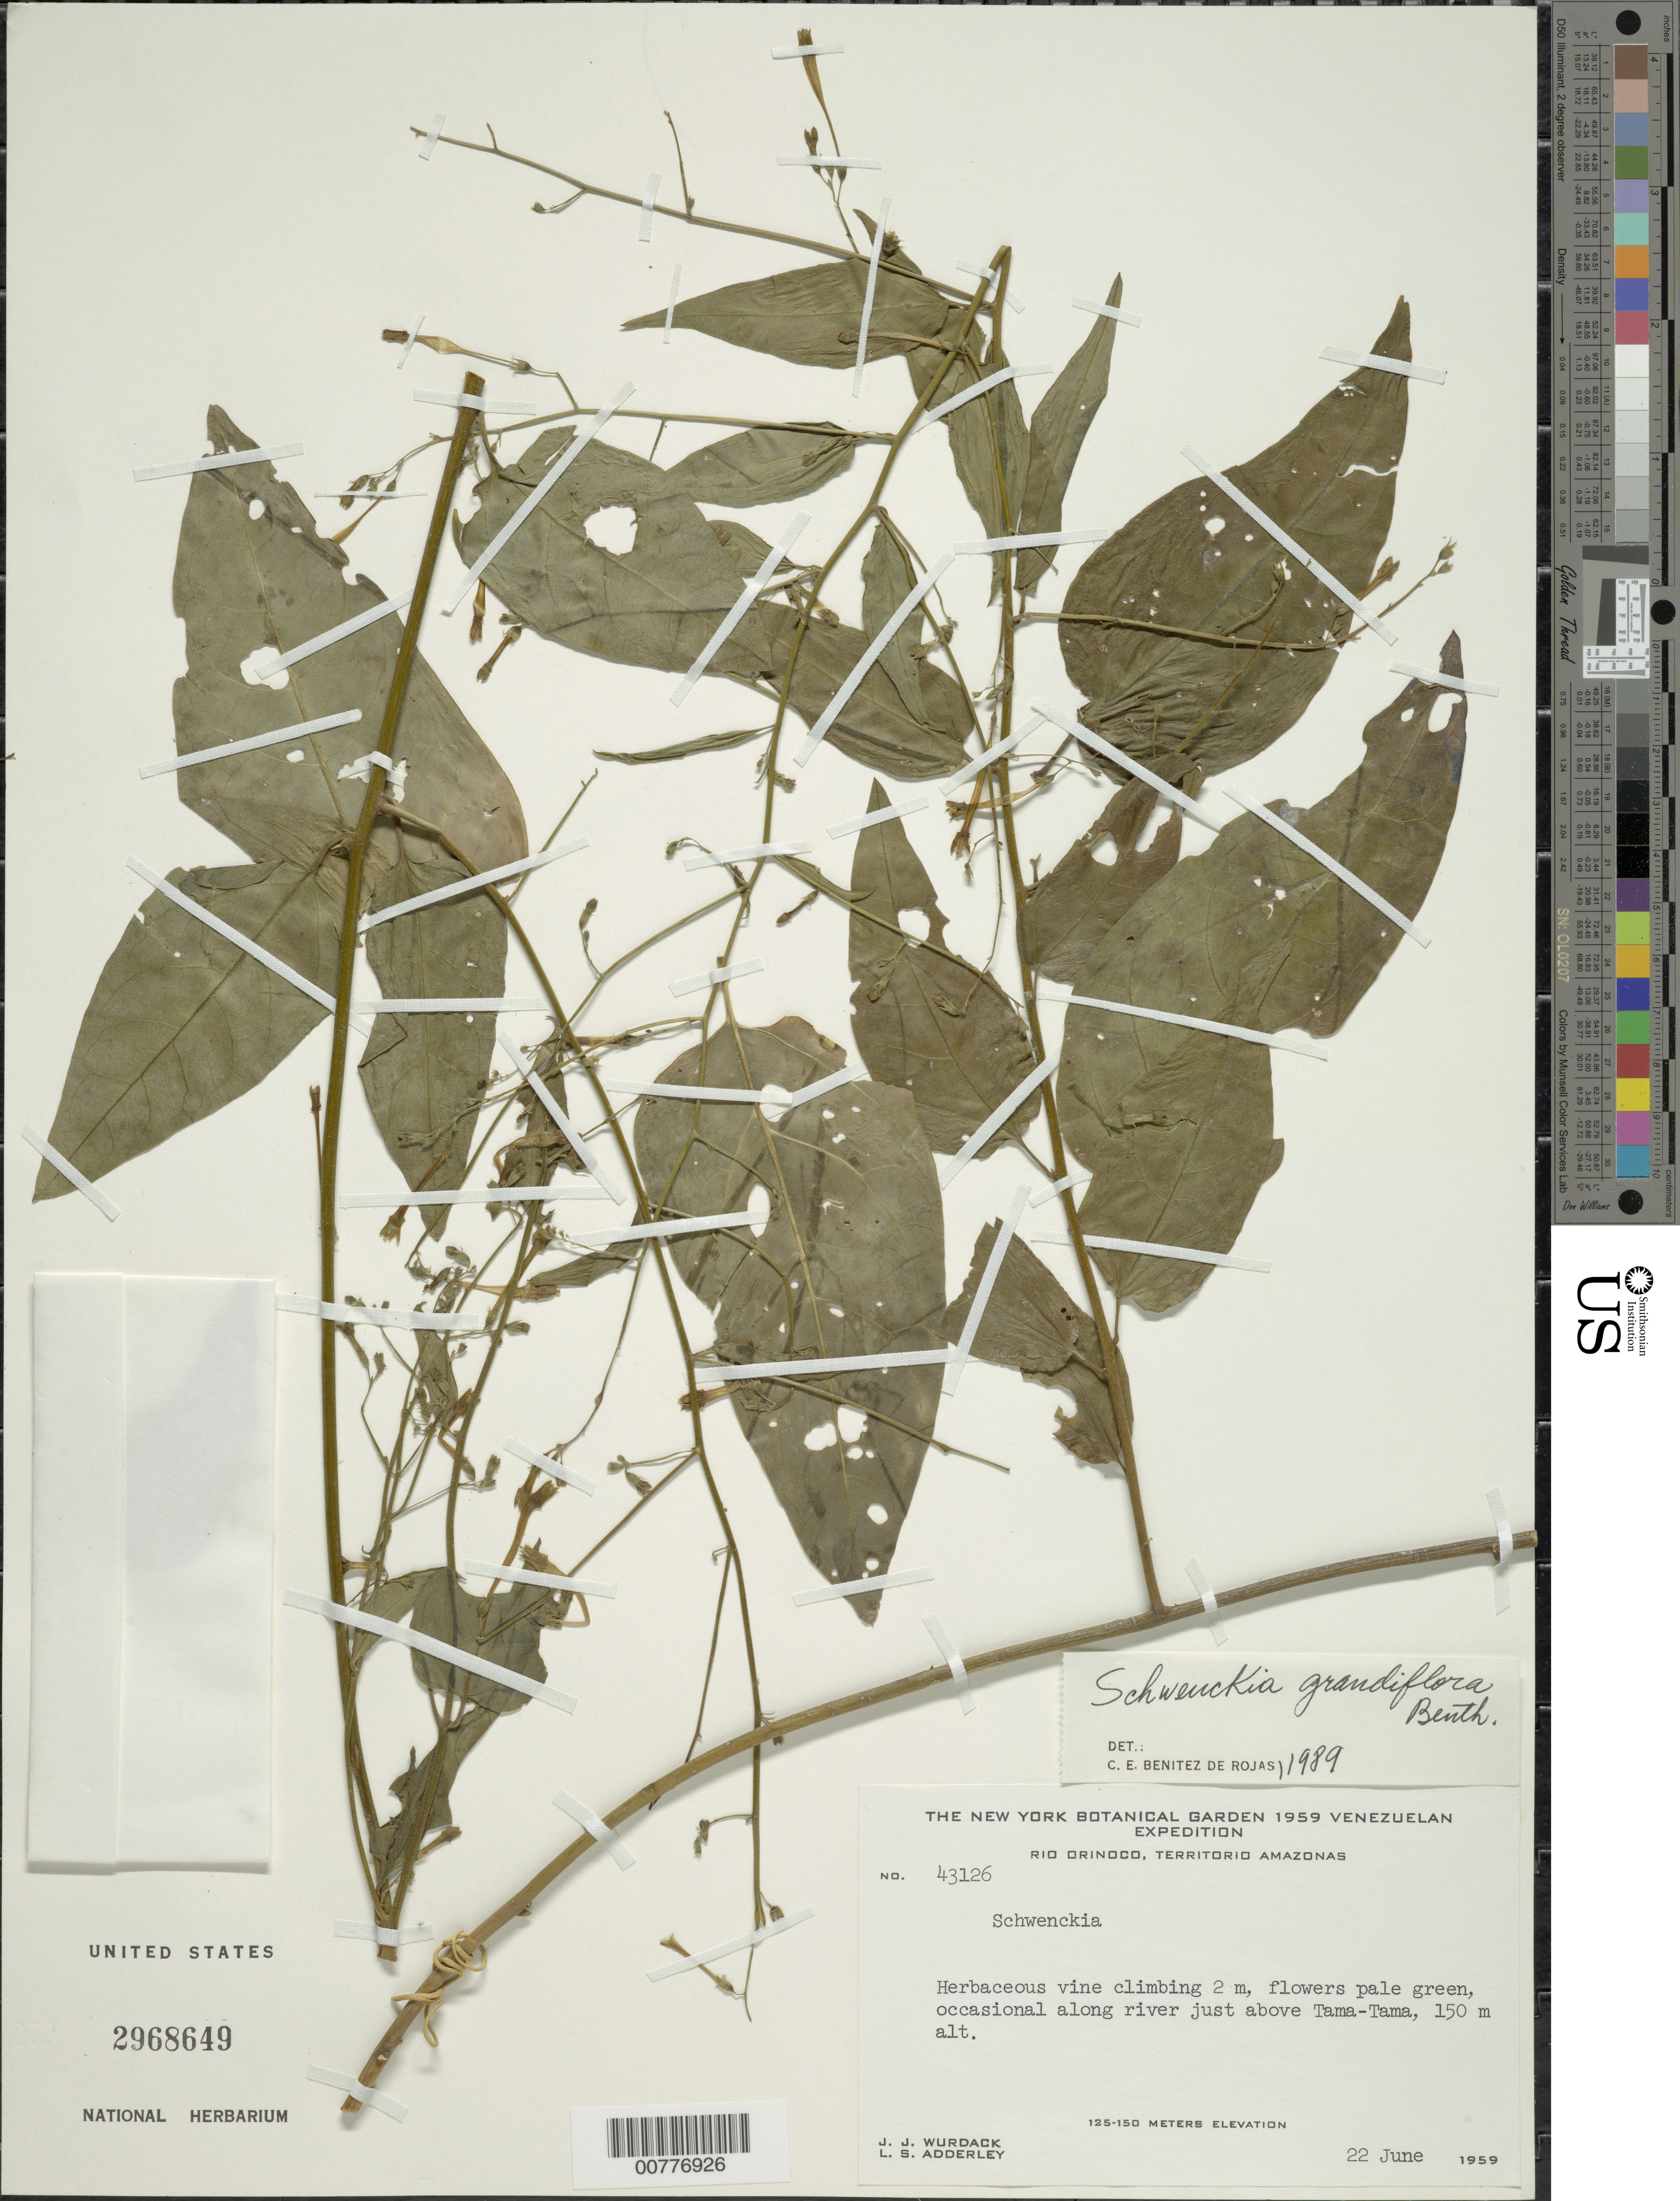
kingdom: Plantae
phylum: Tracheophyta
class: Magnoliopsida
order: Solanales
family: Solanaceae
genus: Schwenckia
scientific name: Schwenckia grandiflora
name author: Benth.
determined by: Benítez, C. E.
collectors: J. J. Wurdack & L. S. Adderley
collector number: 43126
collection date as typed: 22-Jun-59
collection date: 1959-06-22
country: Venezuela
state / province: Amazonas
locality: Río Orinoco, Tama-Tama, just above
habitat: Along river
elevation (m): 125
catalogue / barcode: US 2968649